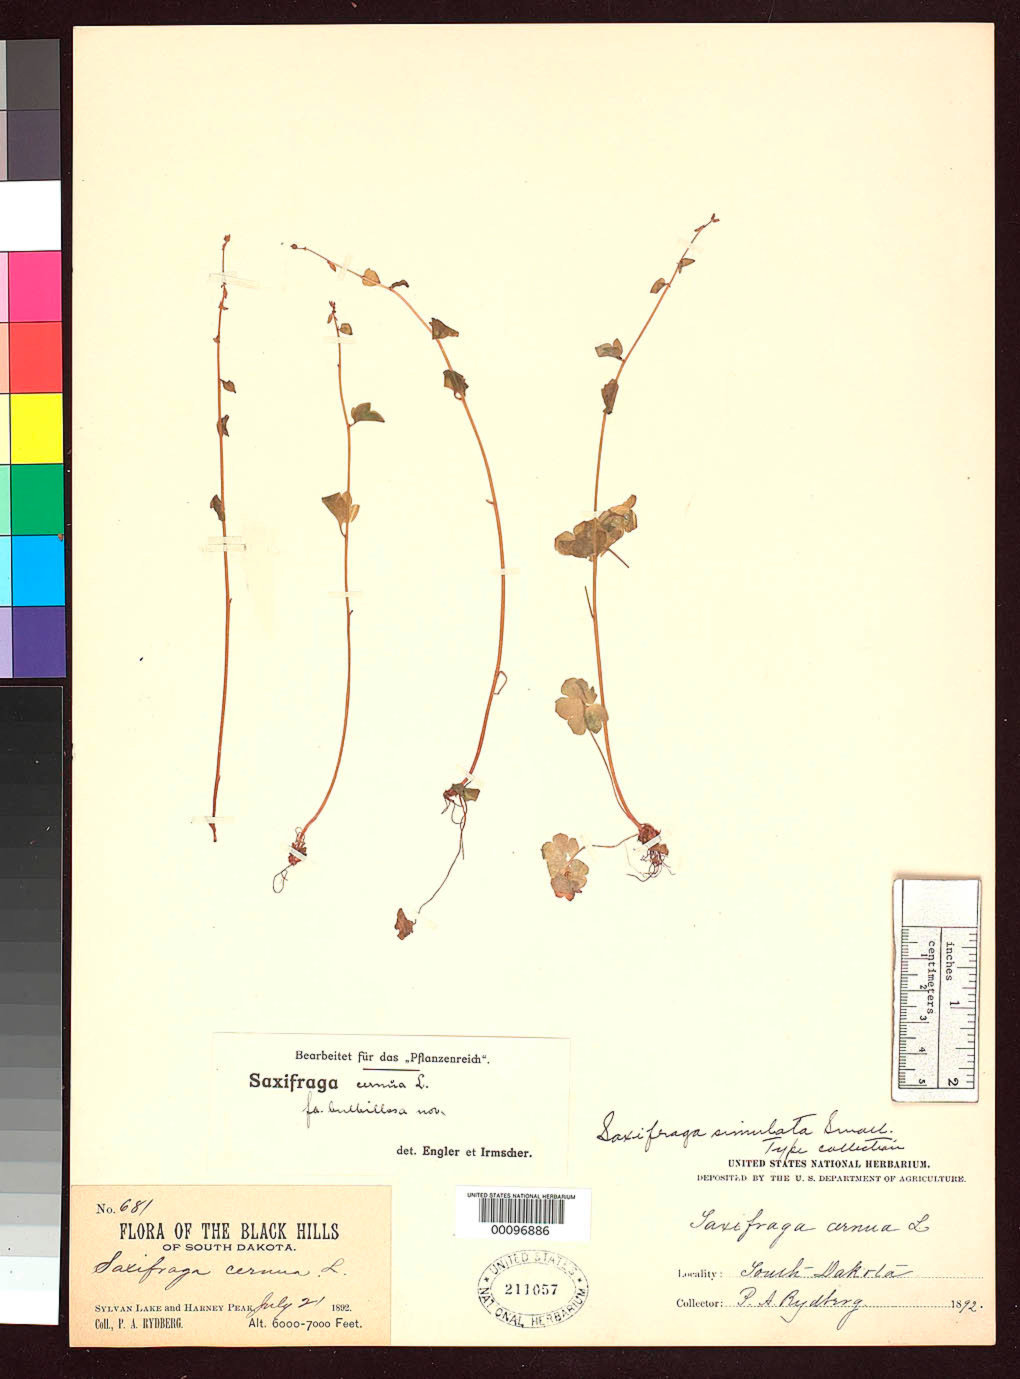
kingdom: Plantae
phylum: Tracheophyta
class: Magnoliopsida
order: Saxifragales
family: Saxifragaceae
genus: Saxifraga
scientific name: Saxifraga simulata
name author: Small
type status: Isotype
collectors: P. A. Rydberg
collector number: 681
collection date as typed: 21 Jul 1892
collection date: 1892-07-21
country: United States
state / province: South Dakota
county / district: Pennington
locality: Sylvan Lake, Harney Peak.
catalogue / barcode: US 211057